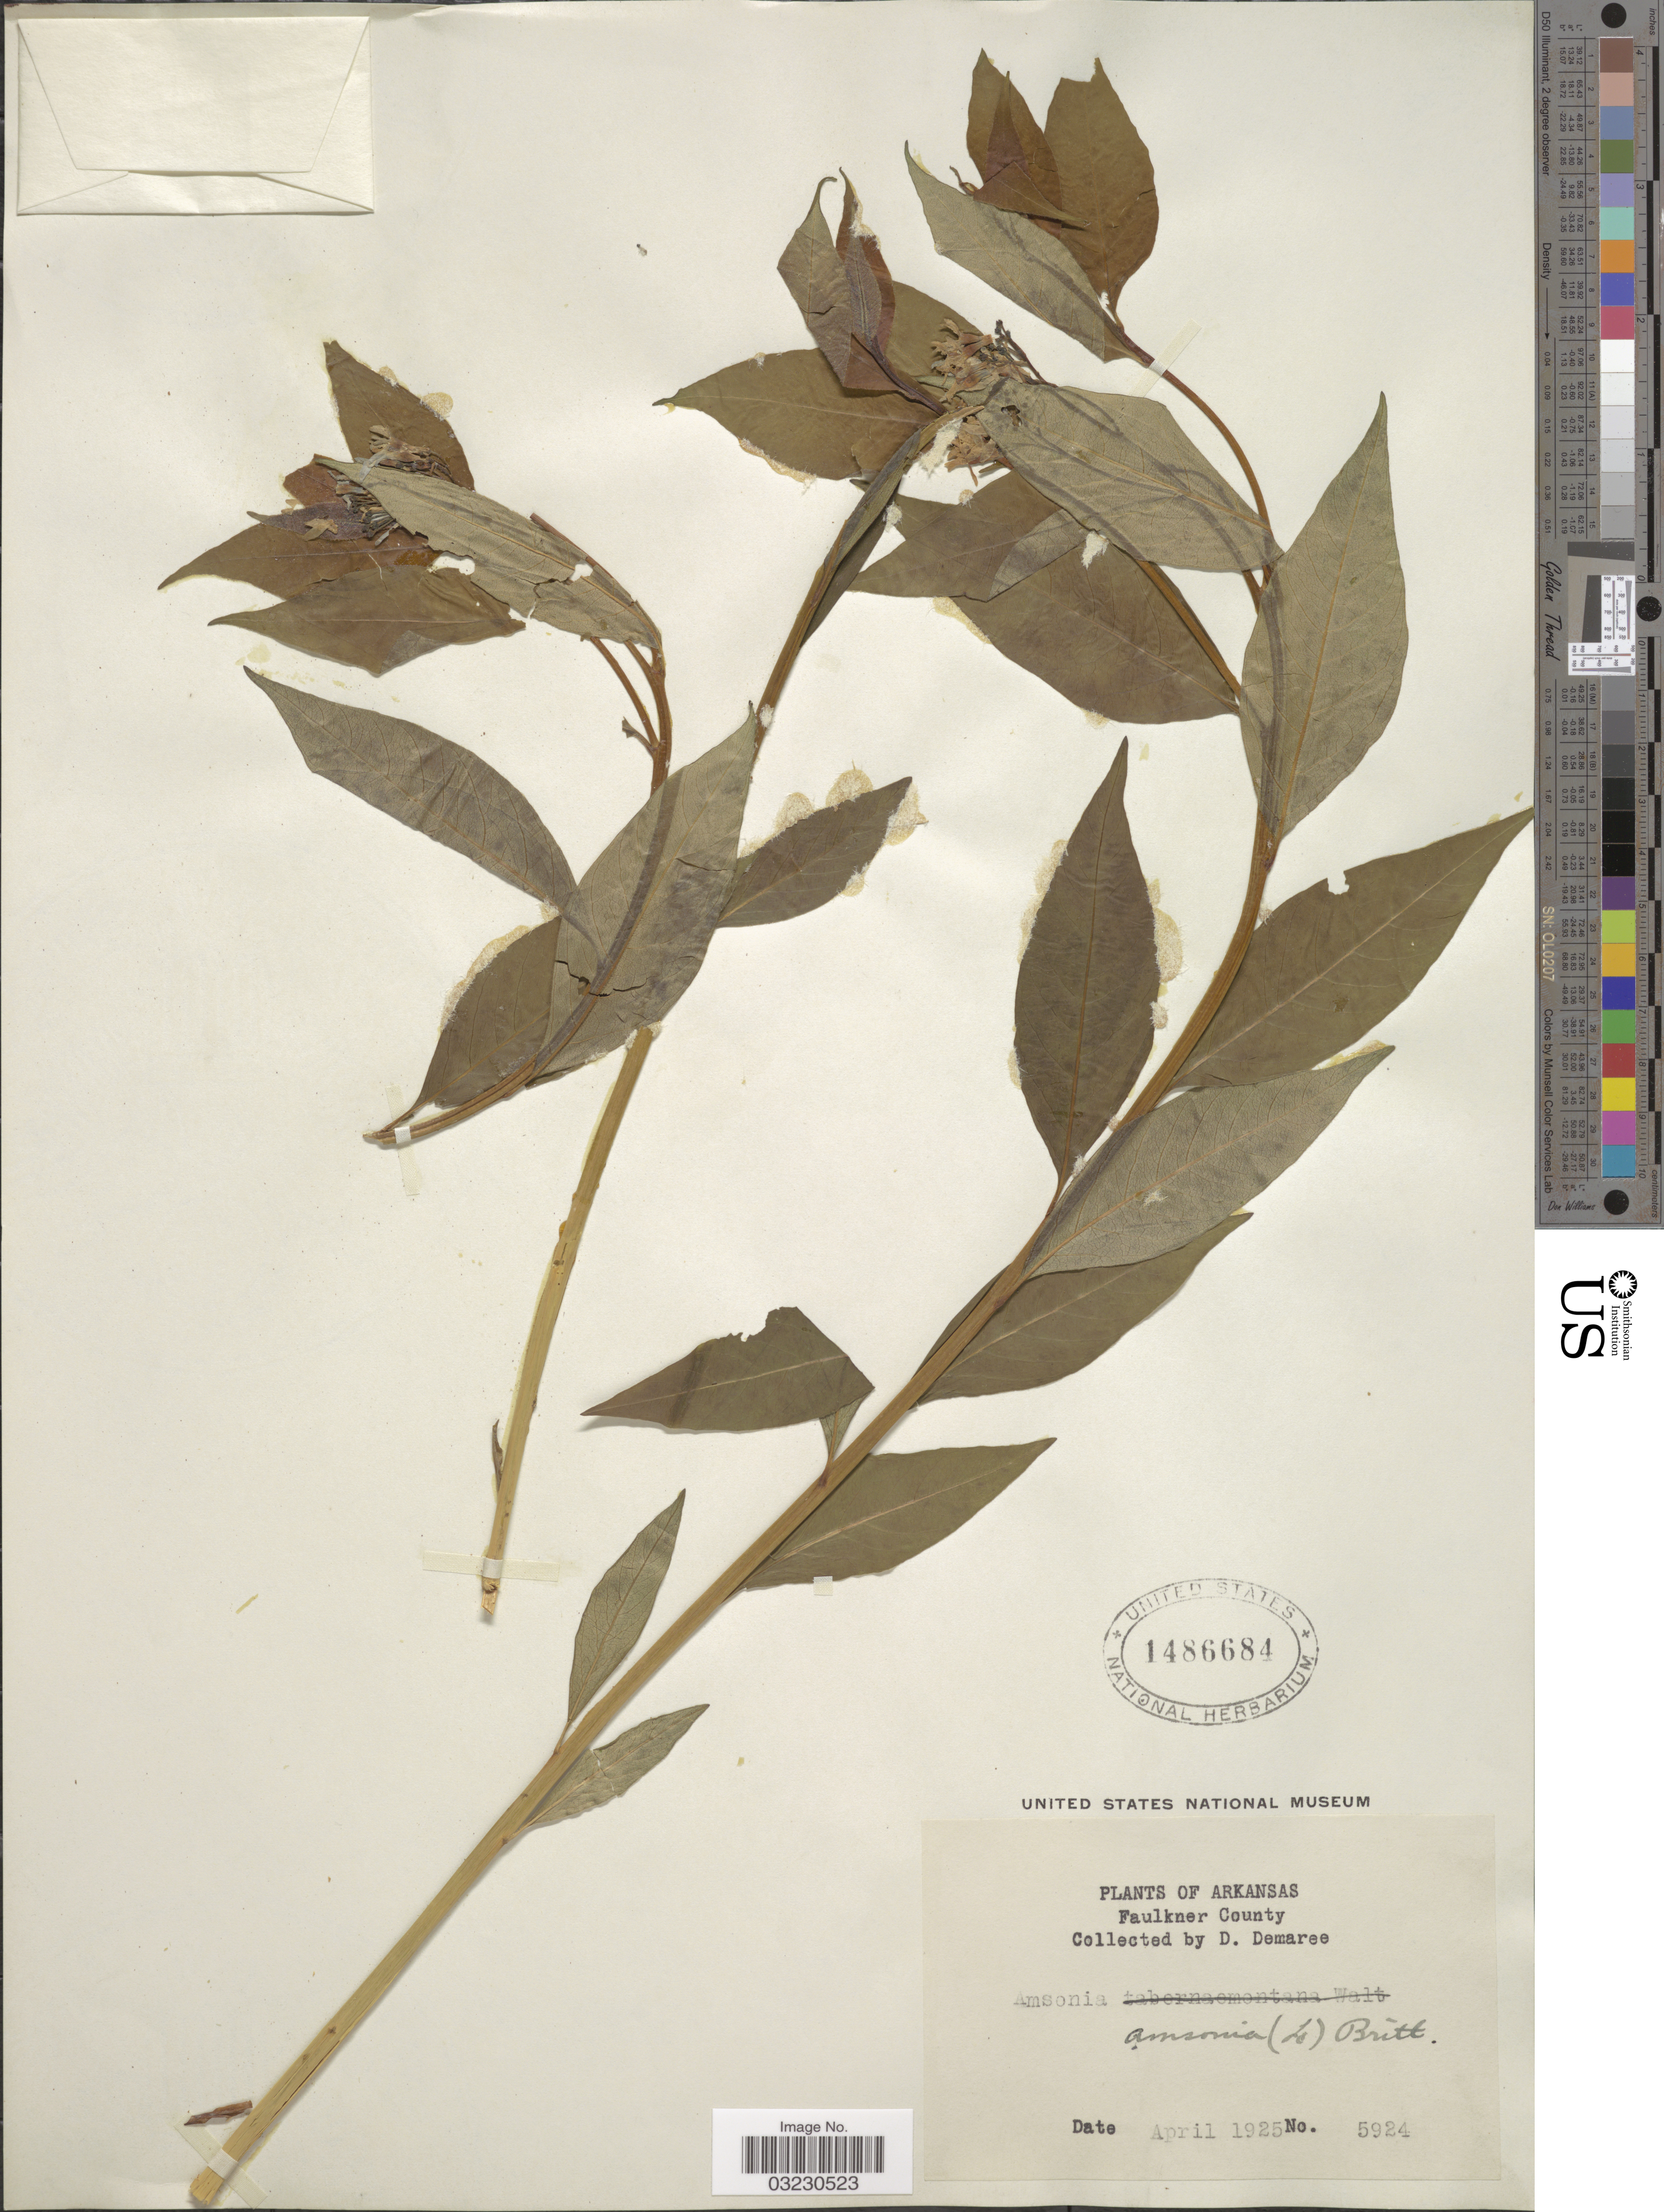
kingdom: Plantae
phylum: Tracheophyta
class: Magnoliopsida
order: Gentianales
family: Apocynaceae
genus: Amsonia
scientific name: Amsonia tabernaemontana var. gattingeri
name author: Woodson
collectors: D. Demaree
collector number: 5924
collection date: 1925-04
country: United States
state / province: Arkansas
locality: Faulkner County.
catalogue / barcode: US 1486684